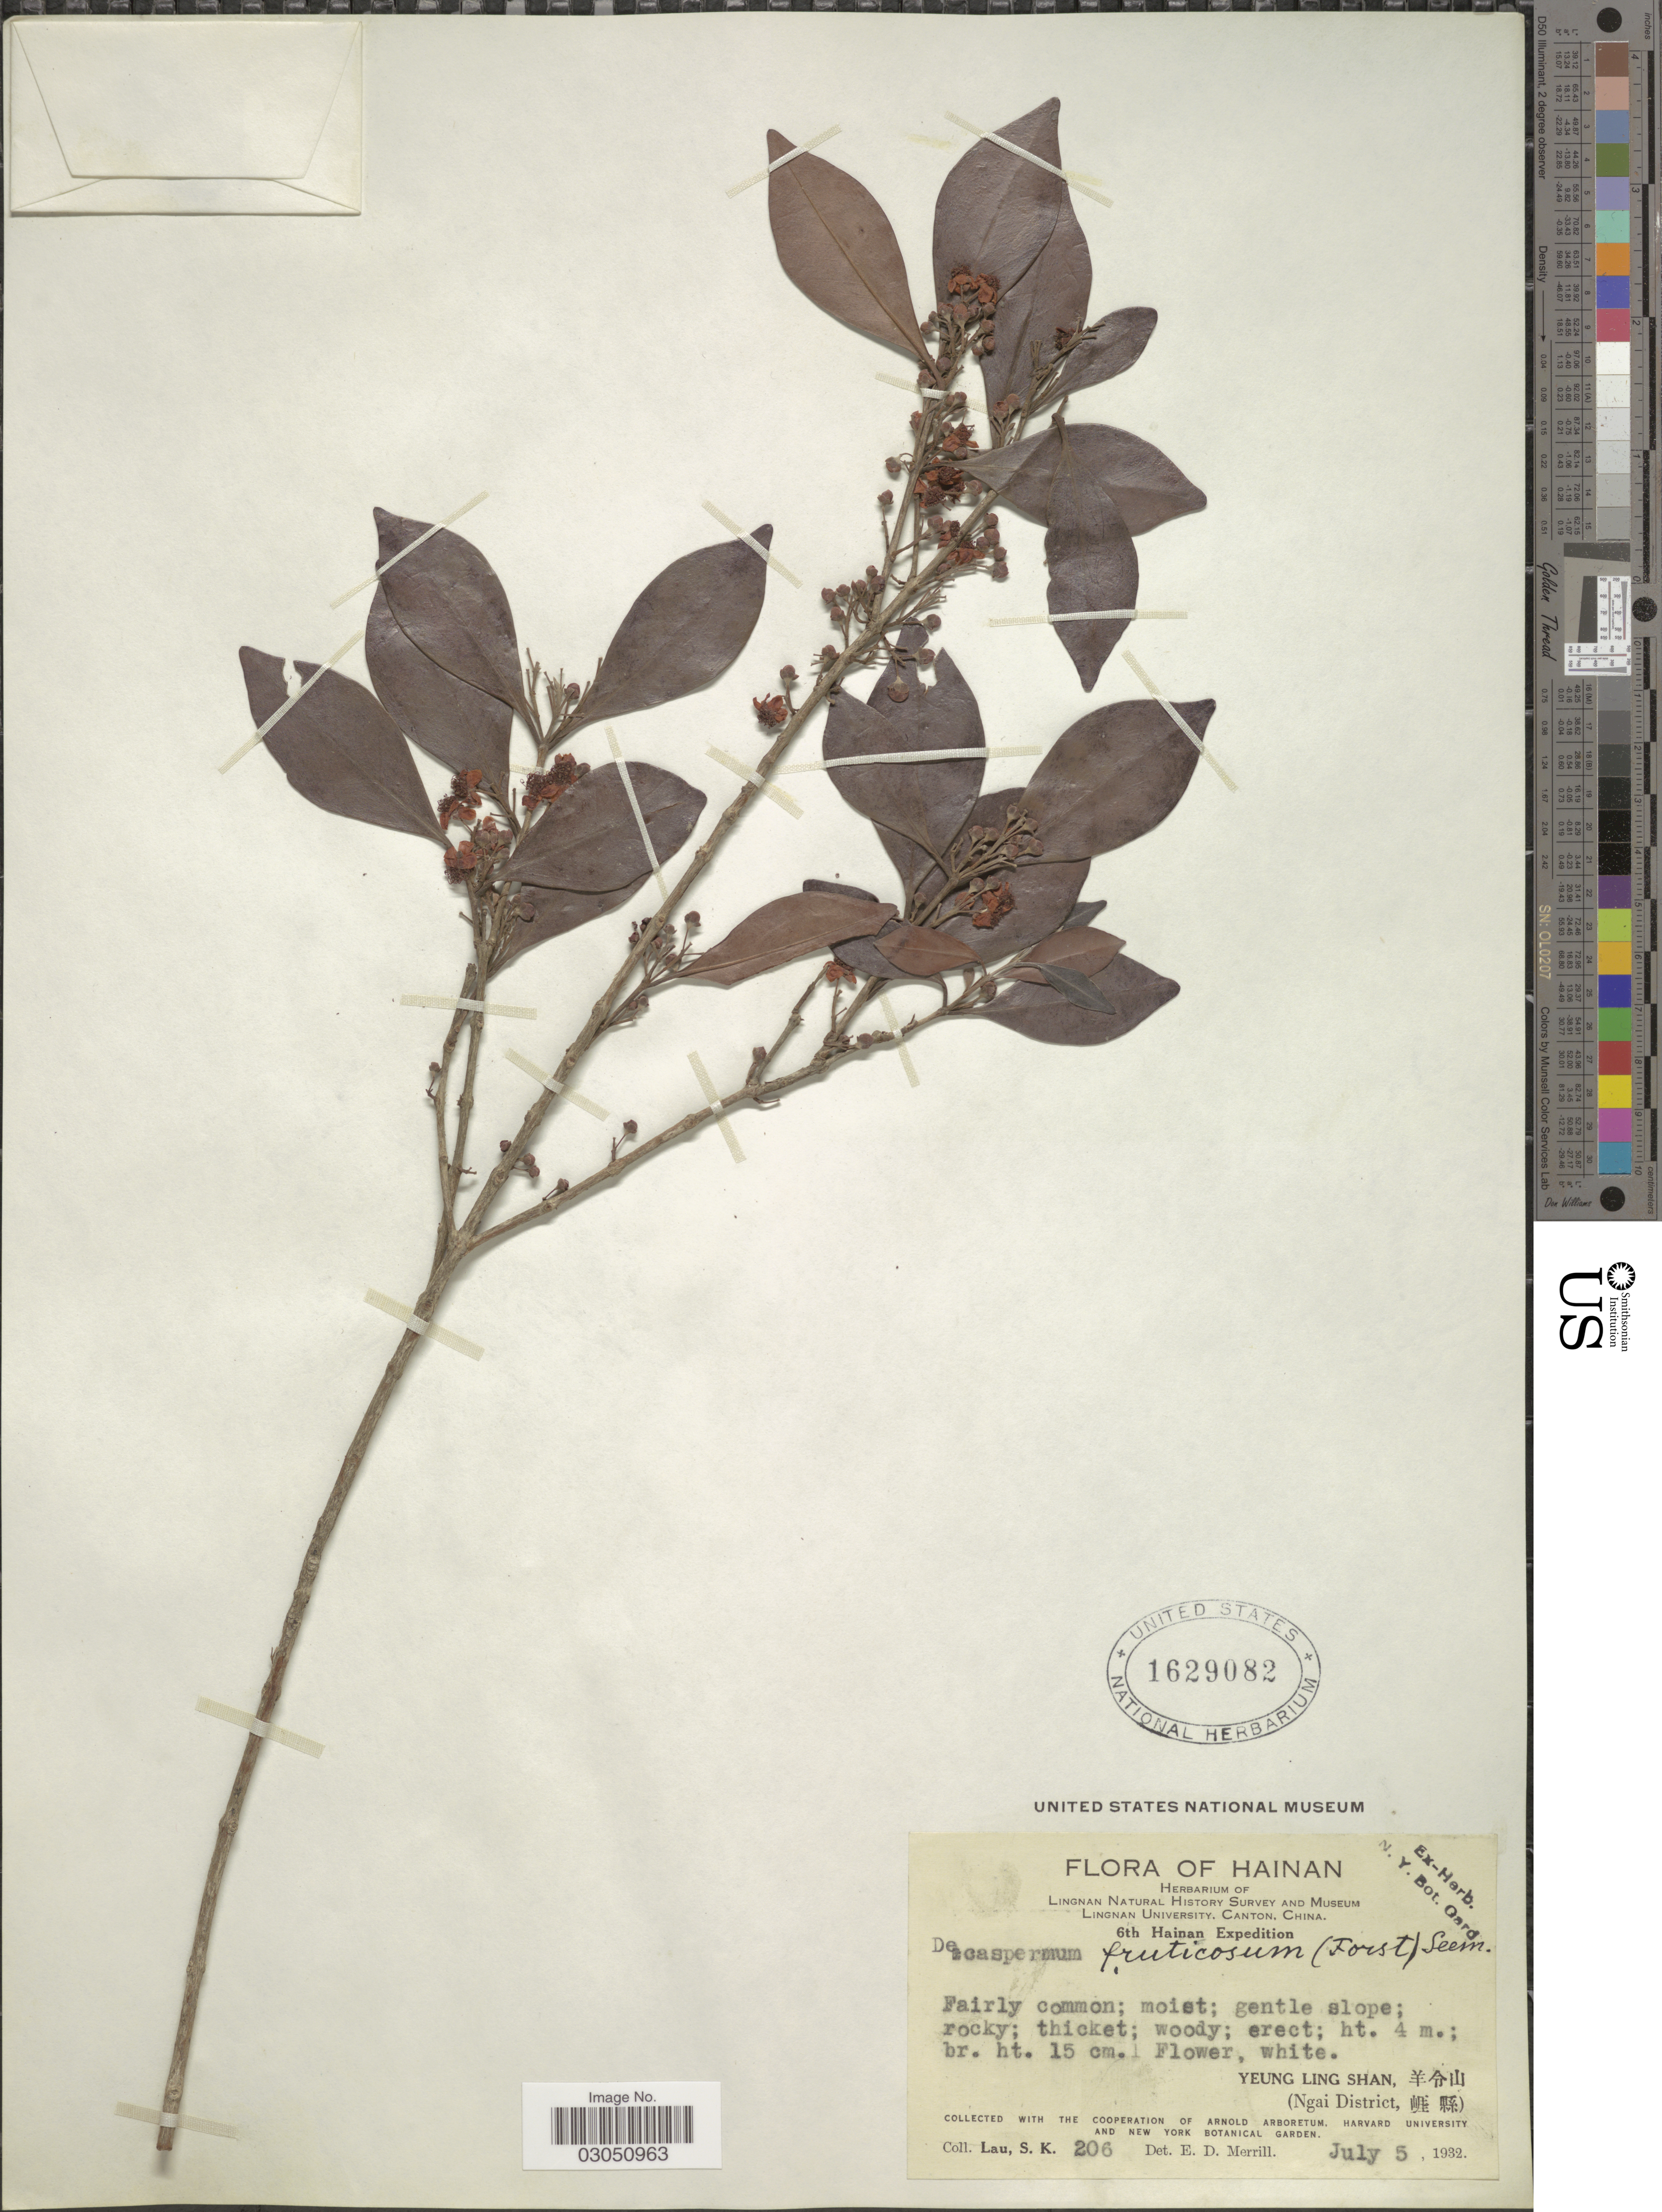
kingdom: Plantae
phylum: Tracheophyta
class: Magnoliopsida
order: Myrtales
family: Myrtaceae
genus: Decaspermum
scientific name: Decaspermum gracilentum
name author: (Hance) Merr. & L.M. Perry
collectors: S. K. Lau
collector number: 206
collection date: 1932-07-05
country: China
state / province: Hainan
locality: Yeung Ling Shan Ngai District.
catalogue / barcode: US 1629082